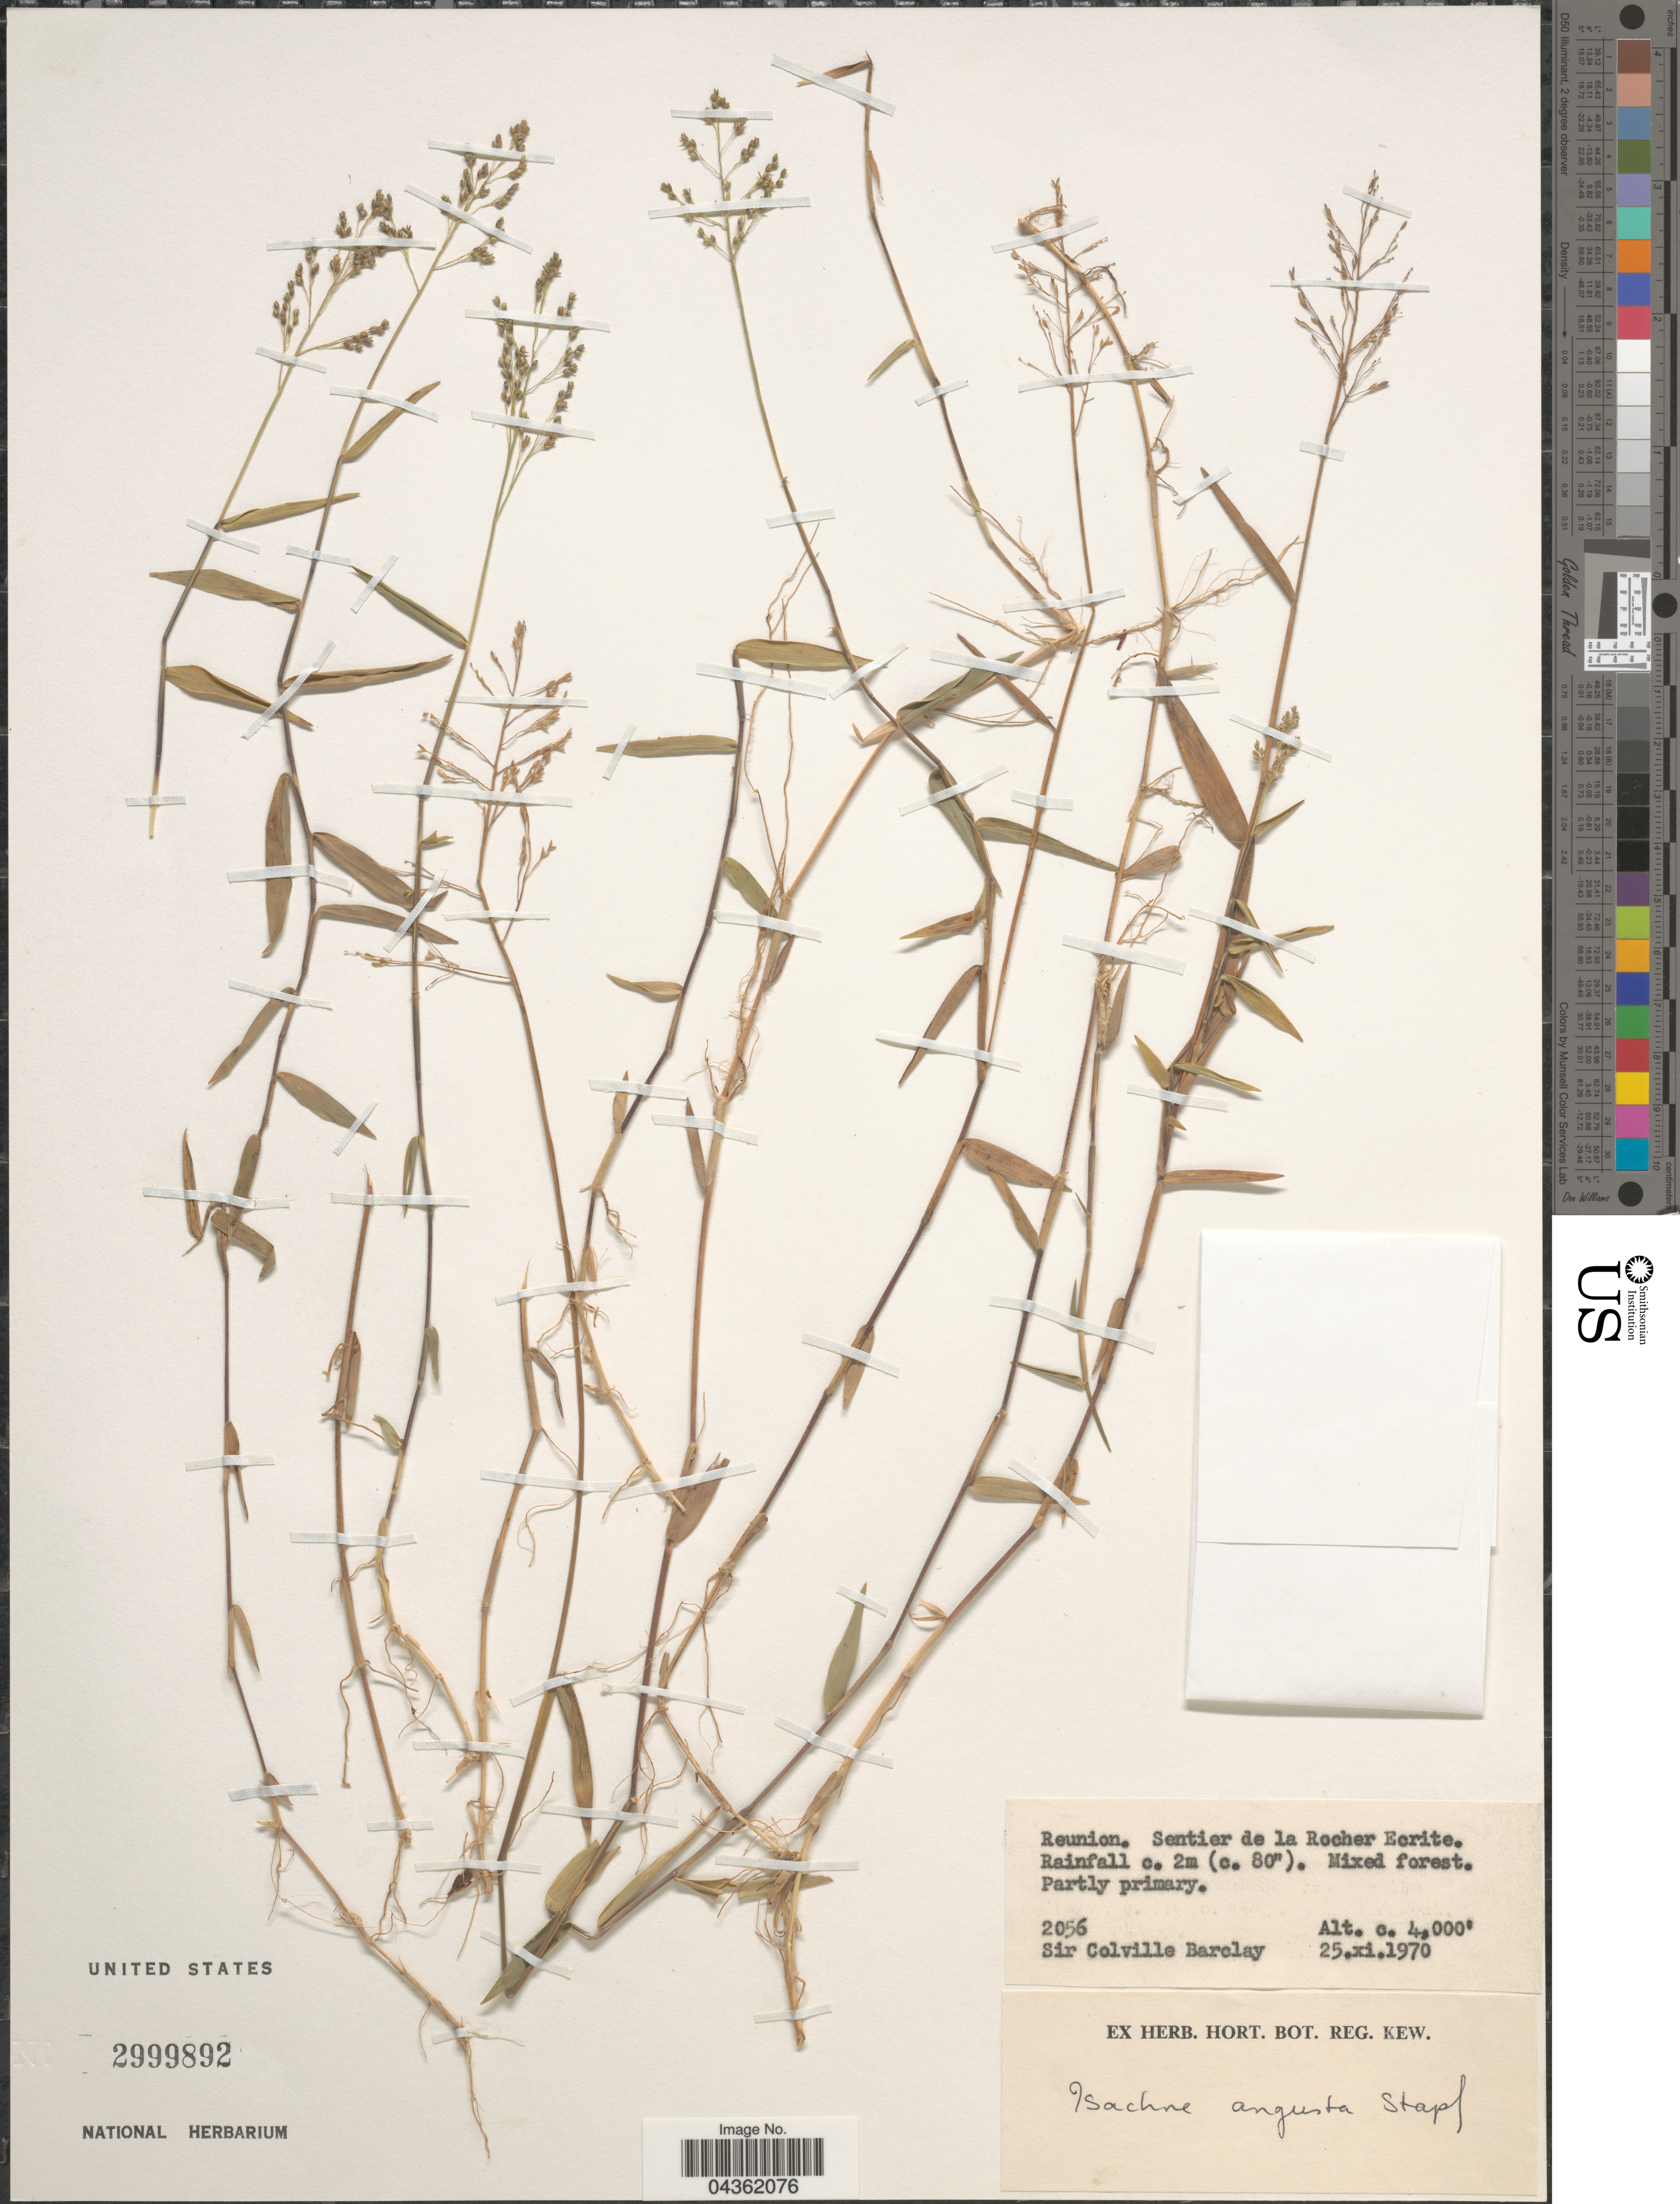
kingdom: Plantae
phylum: Tracheophyta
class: Liliopsida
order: Poales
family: Poaceae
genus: Isachne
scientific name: Isachne homonyma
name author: Veldkamp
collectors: C. Barclay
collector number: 2056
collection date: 1970-11-25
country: Réunion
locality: Reunion. Sentier de la Rocher Ecrite.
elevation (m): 1219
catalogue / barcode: US 2999892